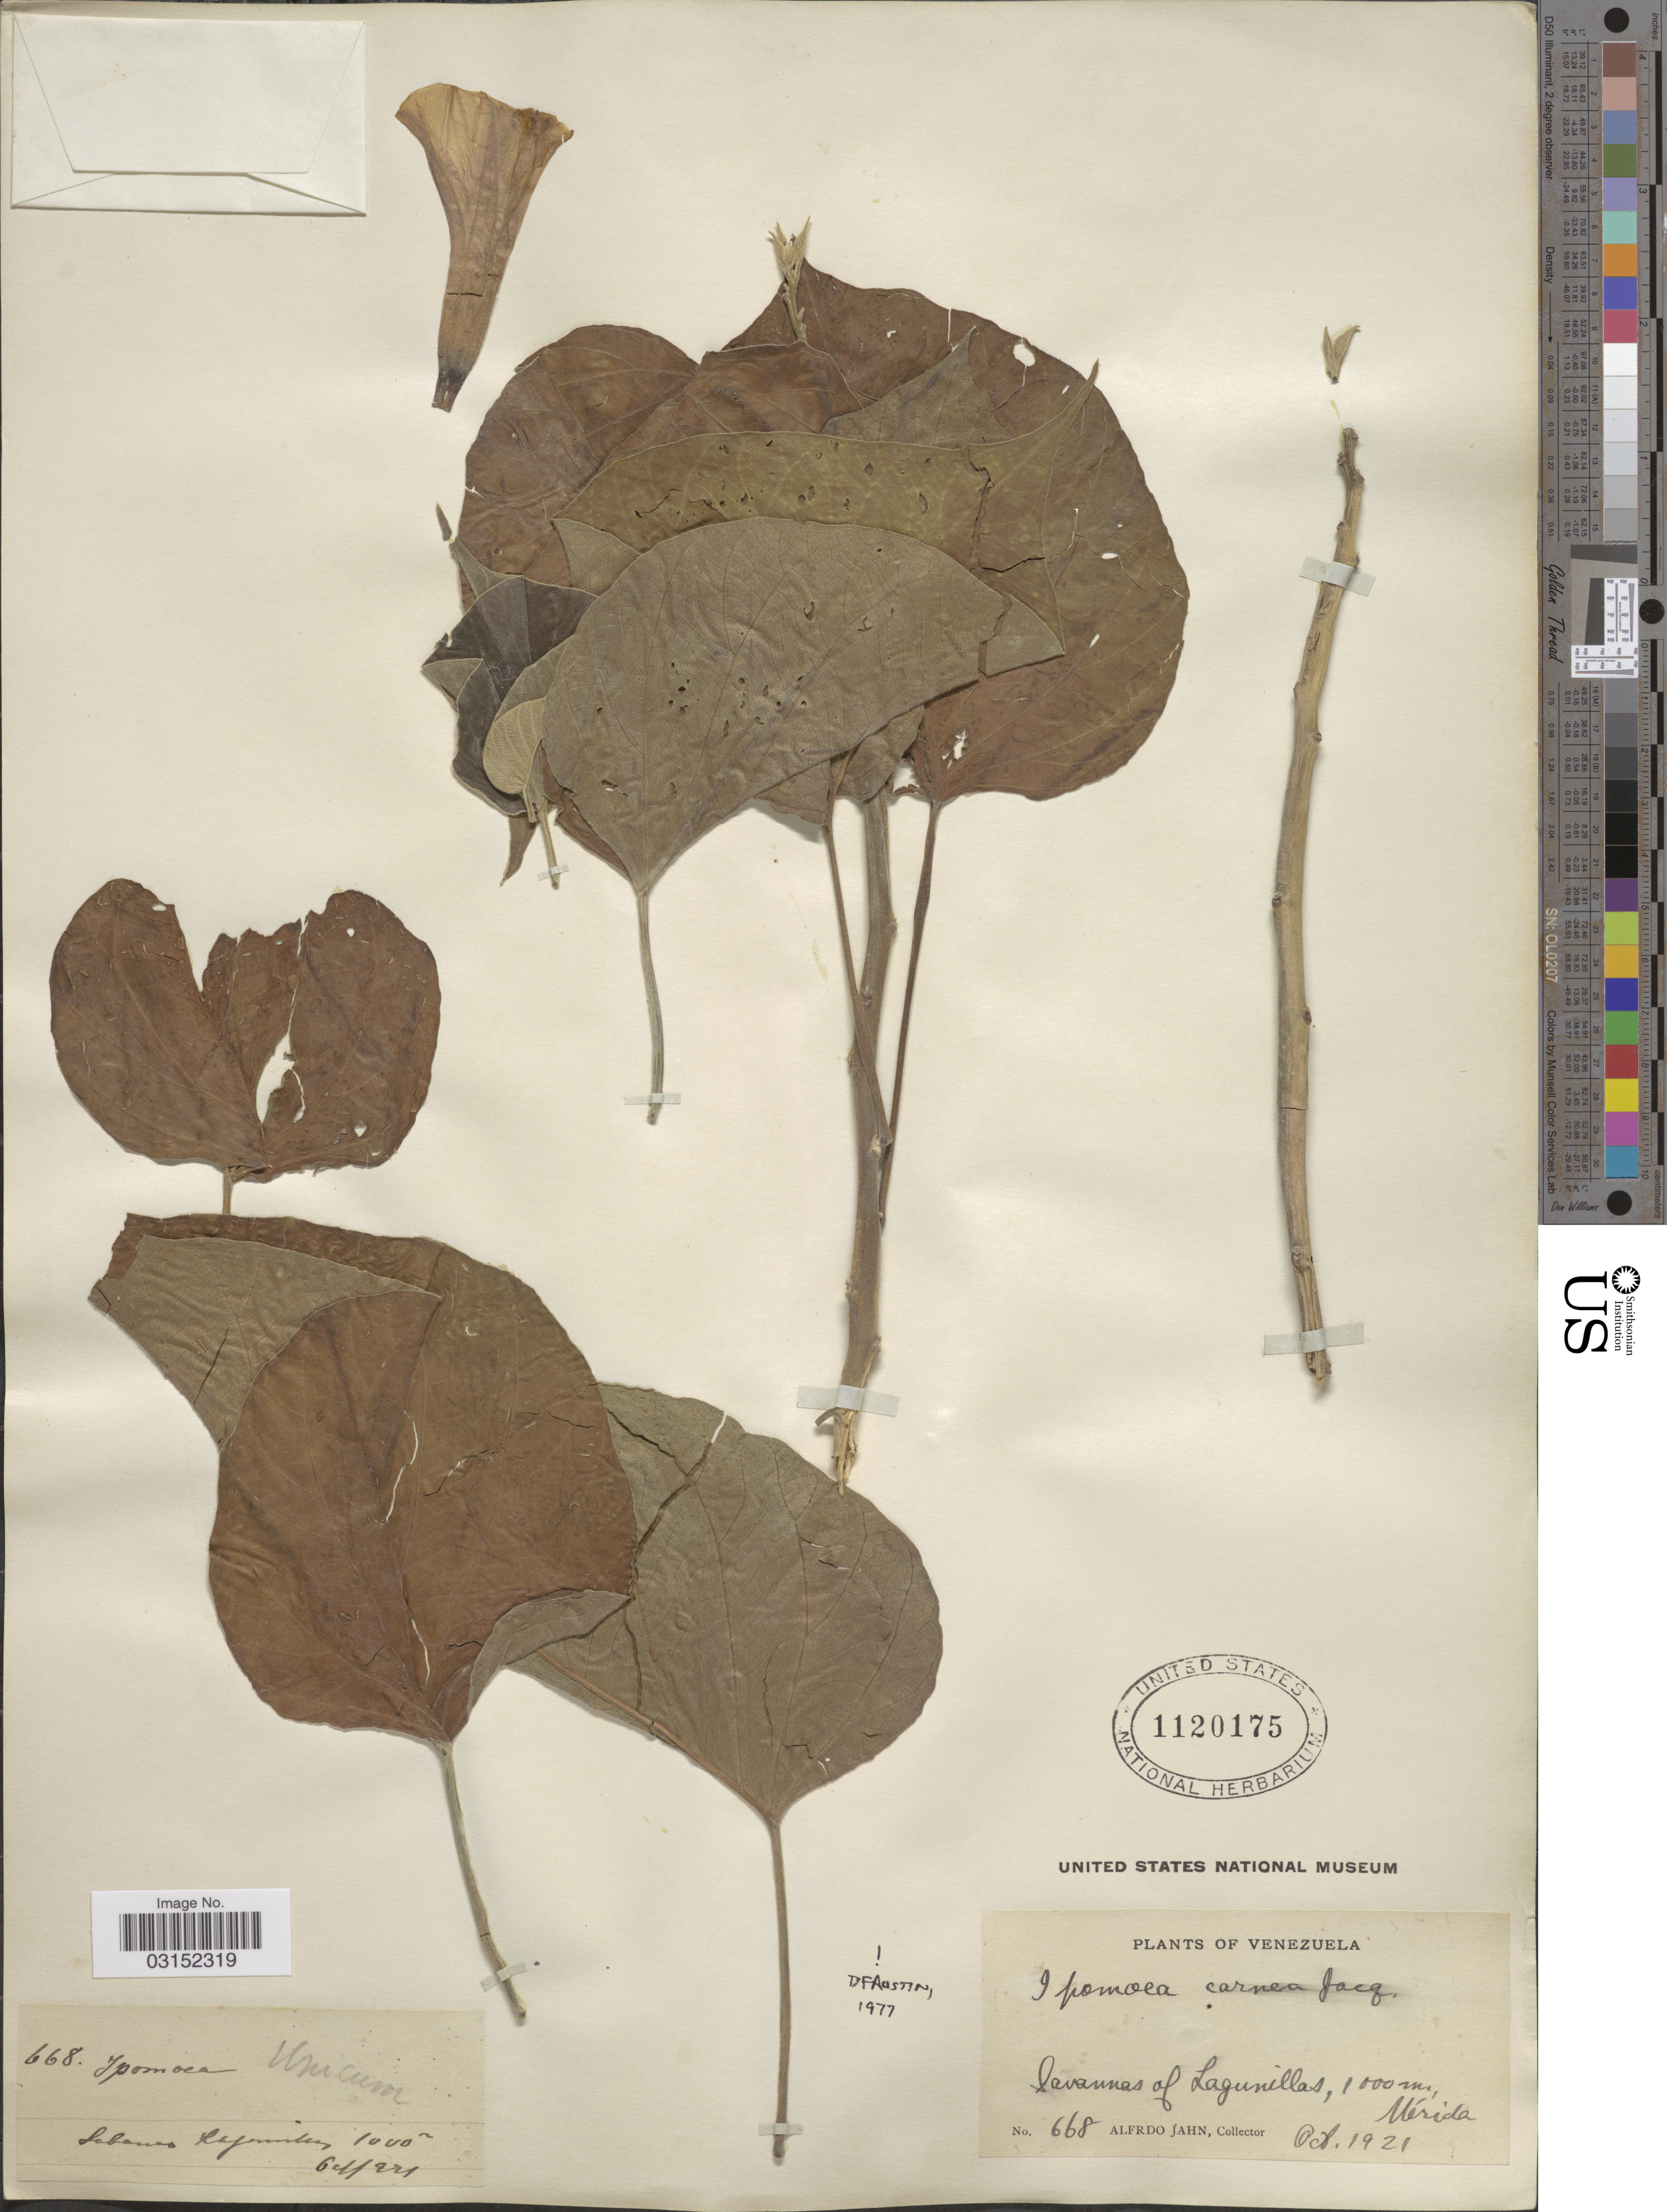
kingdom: Plantae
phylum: Tracheophyta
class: Magnoliopsida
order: Solanales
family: Convolvulaceae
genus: Ipomoea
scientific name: Ipomoea carnea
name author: Jacq.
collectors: A. Jahn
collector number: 668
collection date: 1921-10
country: Venezuela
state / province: Mérida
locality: Savannas of Lagunillas.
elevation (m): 1000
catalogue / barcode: US 1120175